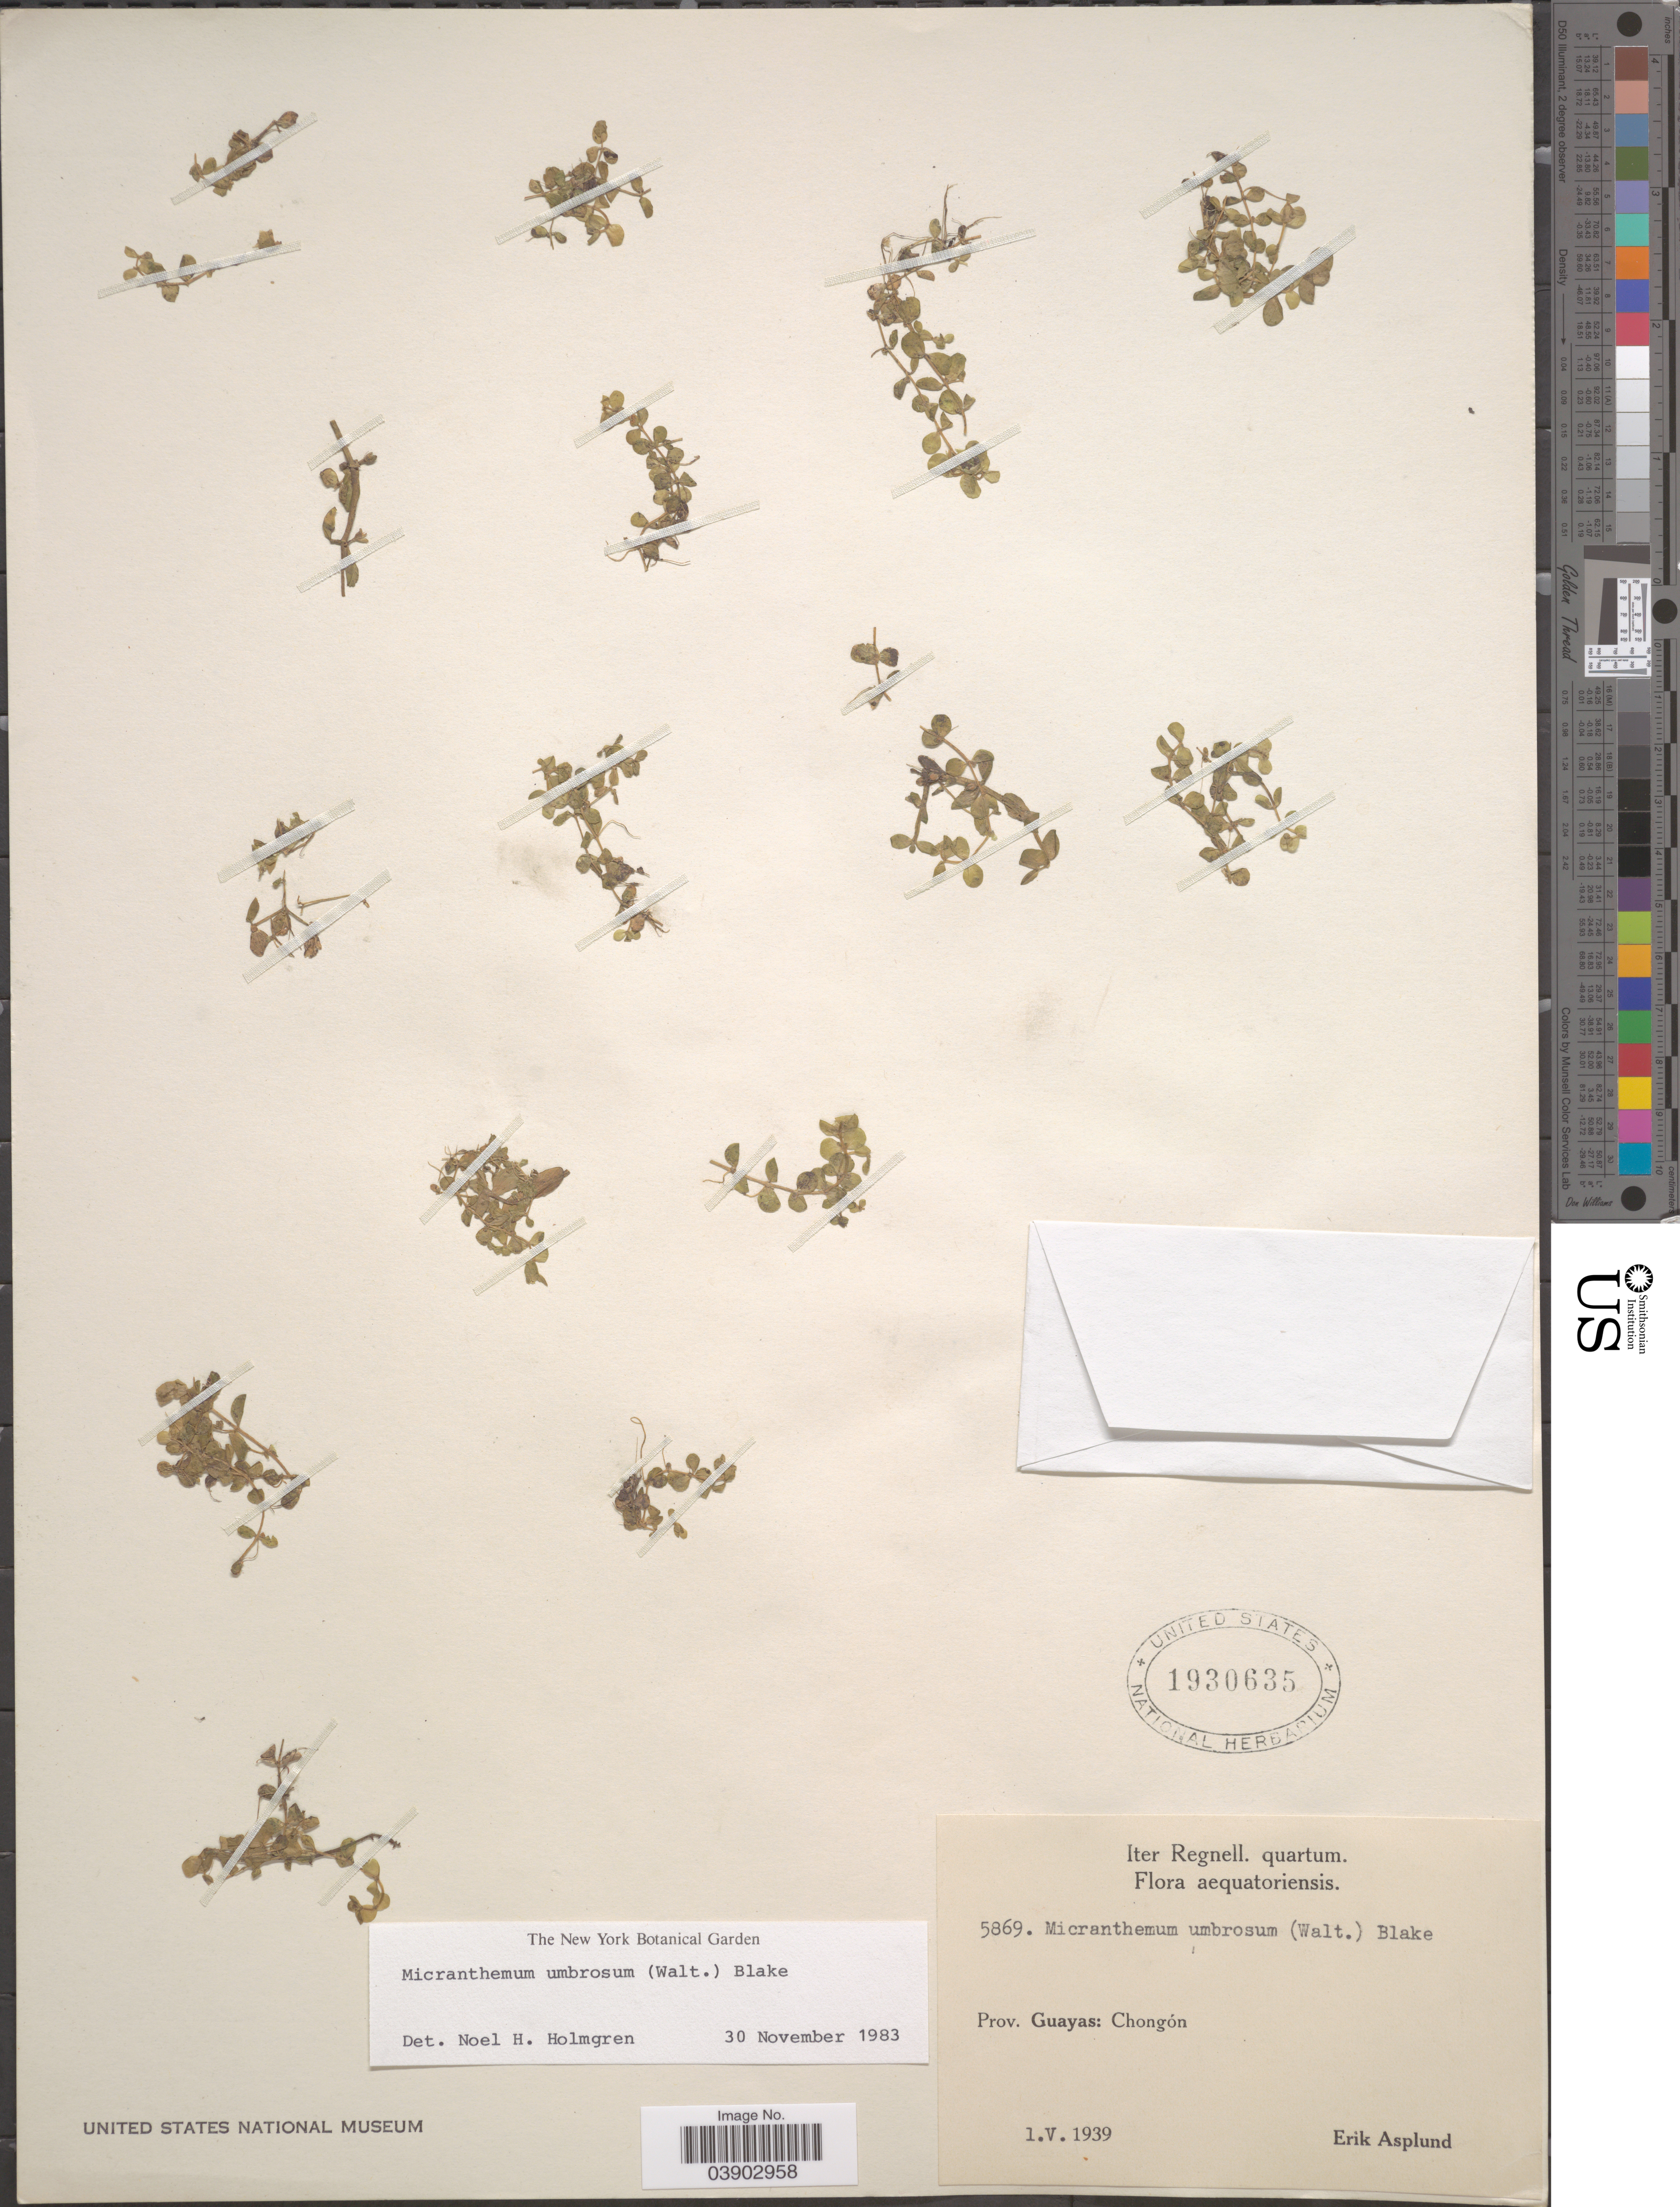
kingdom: Plantae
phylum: Tracheophyta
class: Magnoliopsida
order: Lamiales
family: Linderniaceae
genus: Micranthemum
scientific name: Micranthemum umbrosum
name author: (J.F. Gmel.) S.F. Blake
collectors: E. Asplund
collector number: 5869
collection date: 1939-05-01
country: Ecuador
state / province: Guayas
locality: Chongón.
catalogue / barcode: US 1930635